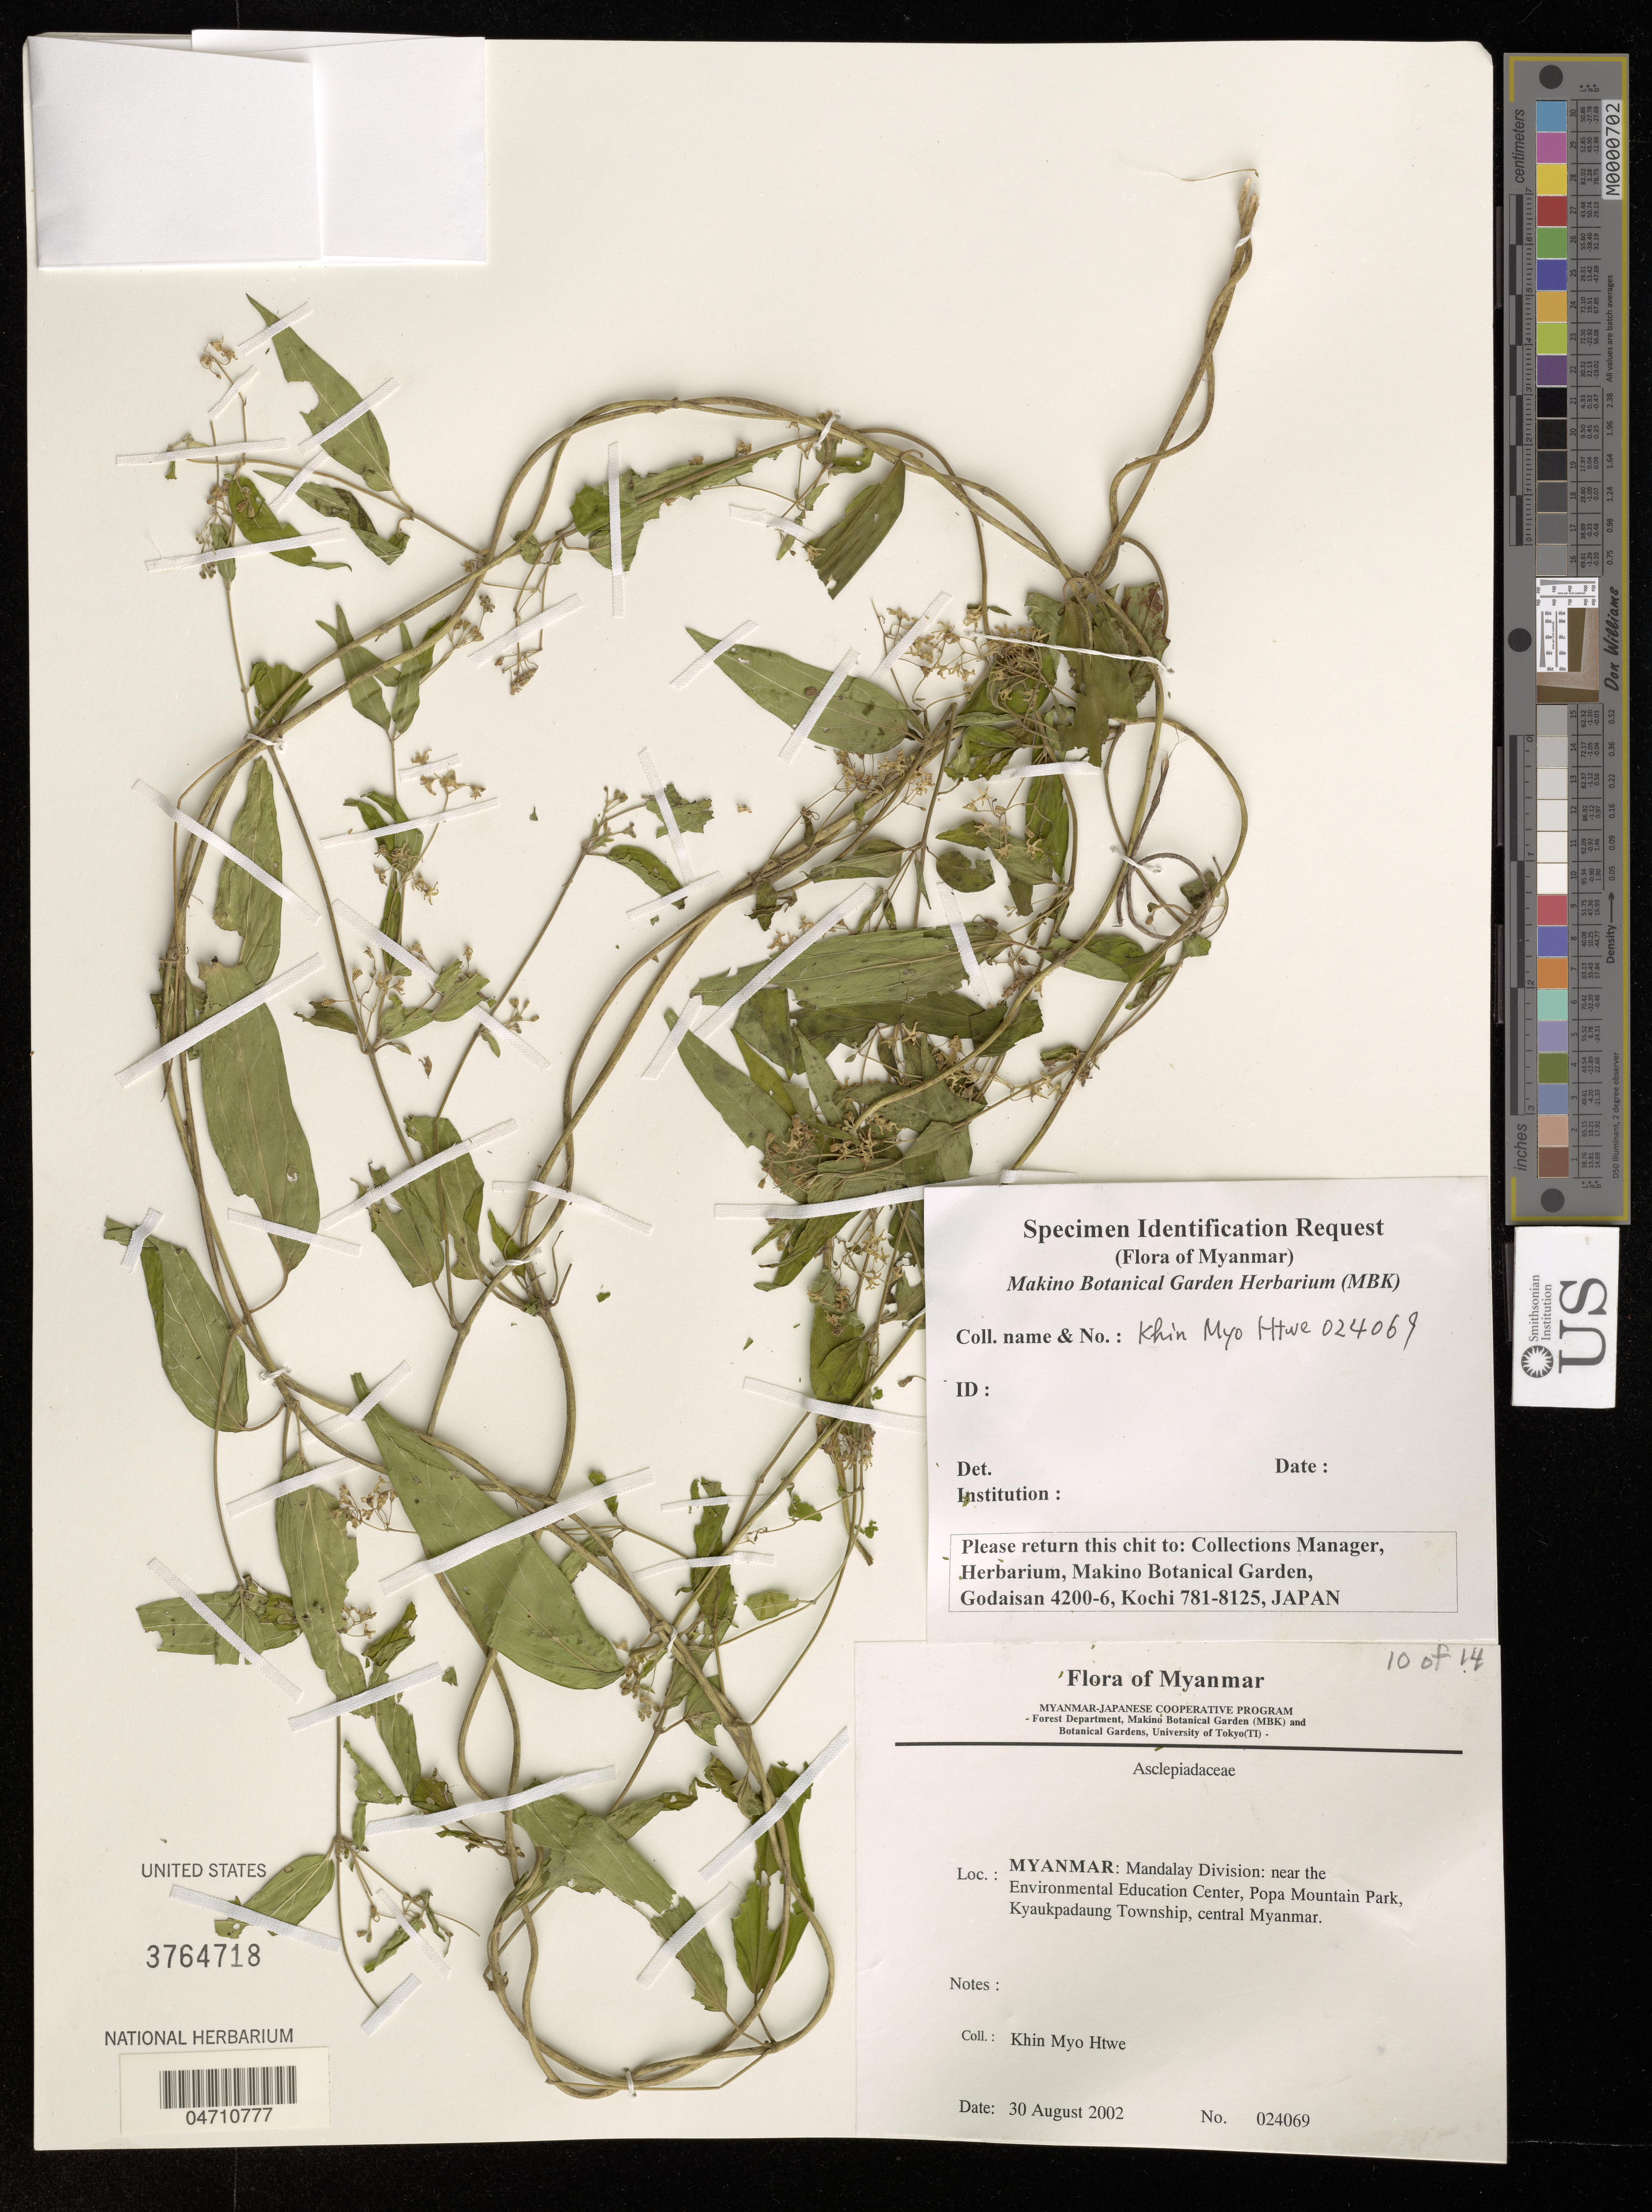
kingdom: Plantae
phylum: Tracheophyta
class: Magnoliopsida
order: Gentianales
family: Apocynaceae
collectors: K. Htwe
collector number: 024069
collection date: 2002-08-30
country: Myanmar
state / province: Mandalay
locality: Mandalay Division: near the Environmental Education Center, Popa Mountain Park, Kyaukpadaung Township, central Myanmar.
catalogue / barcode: US 3764718